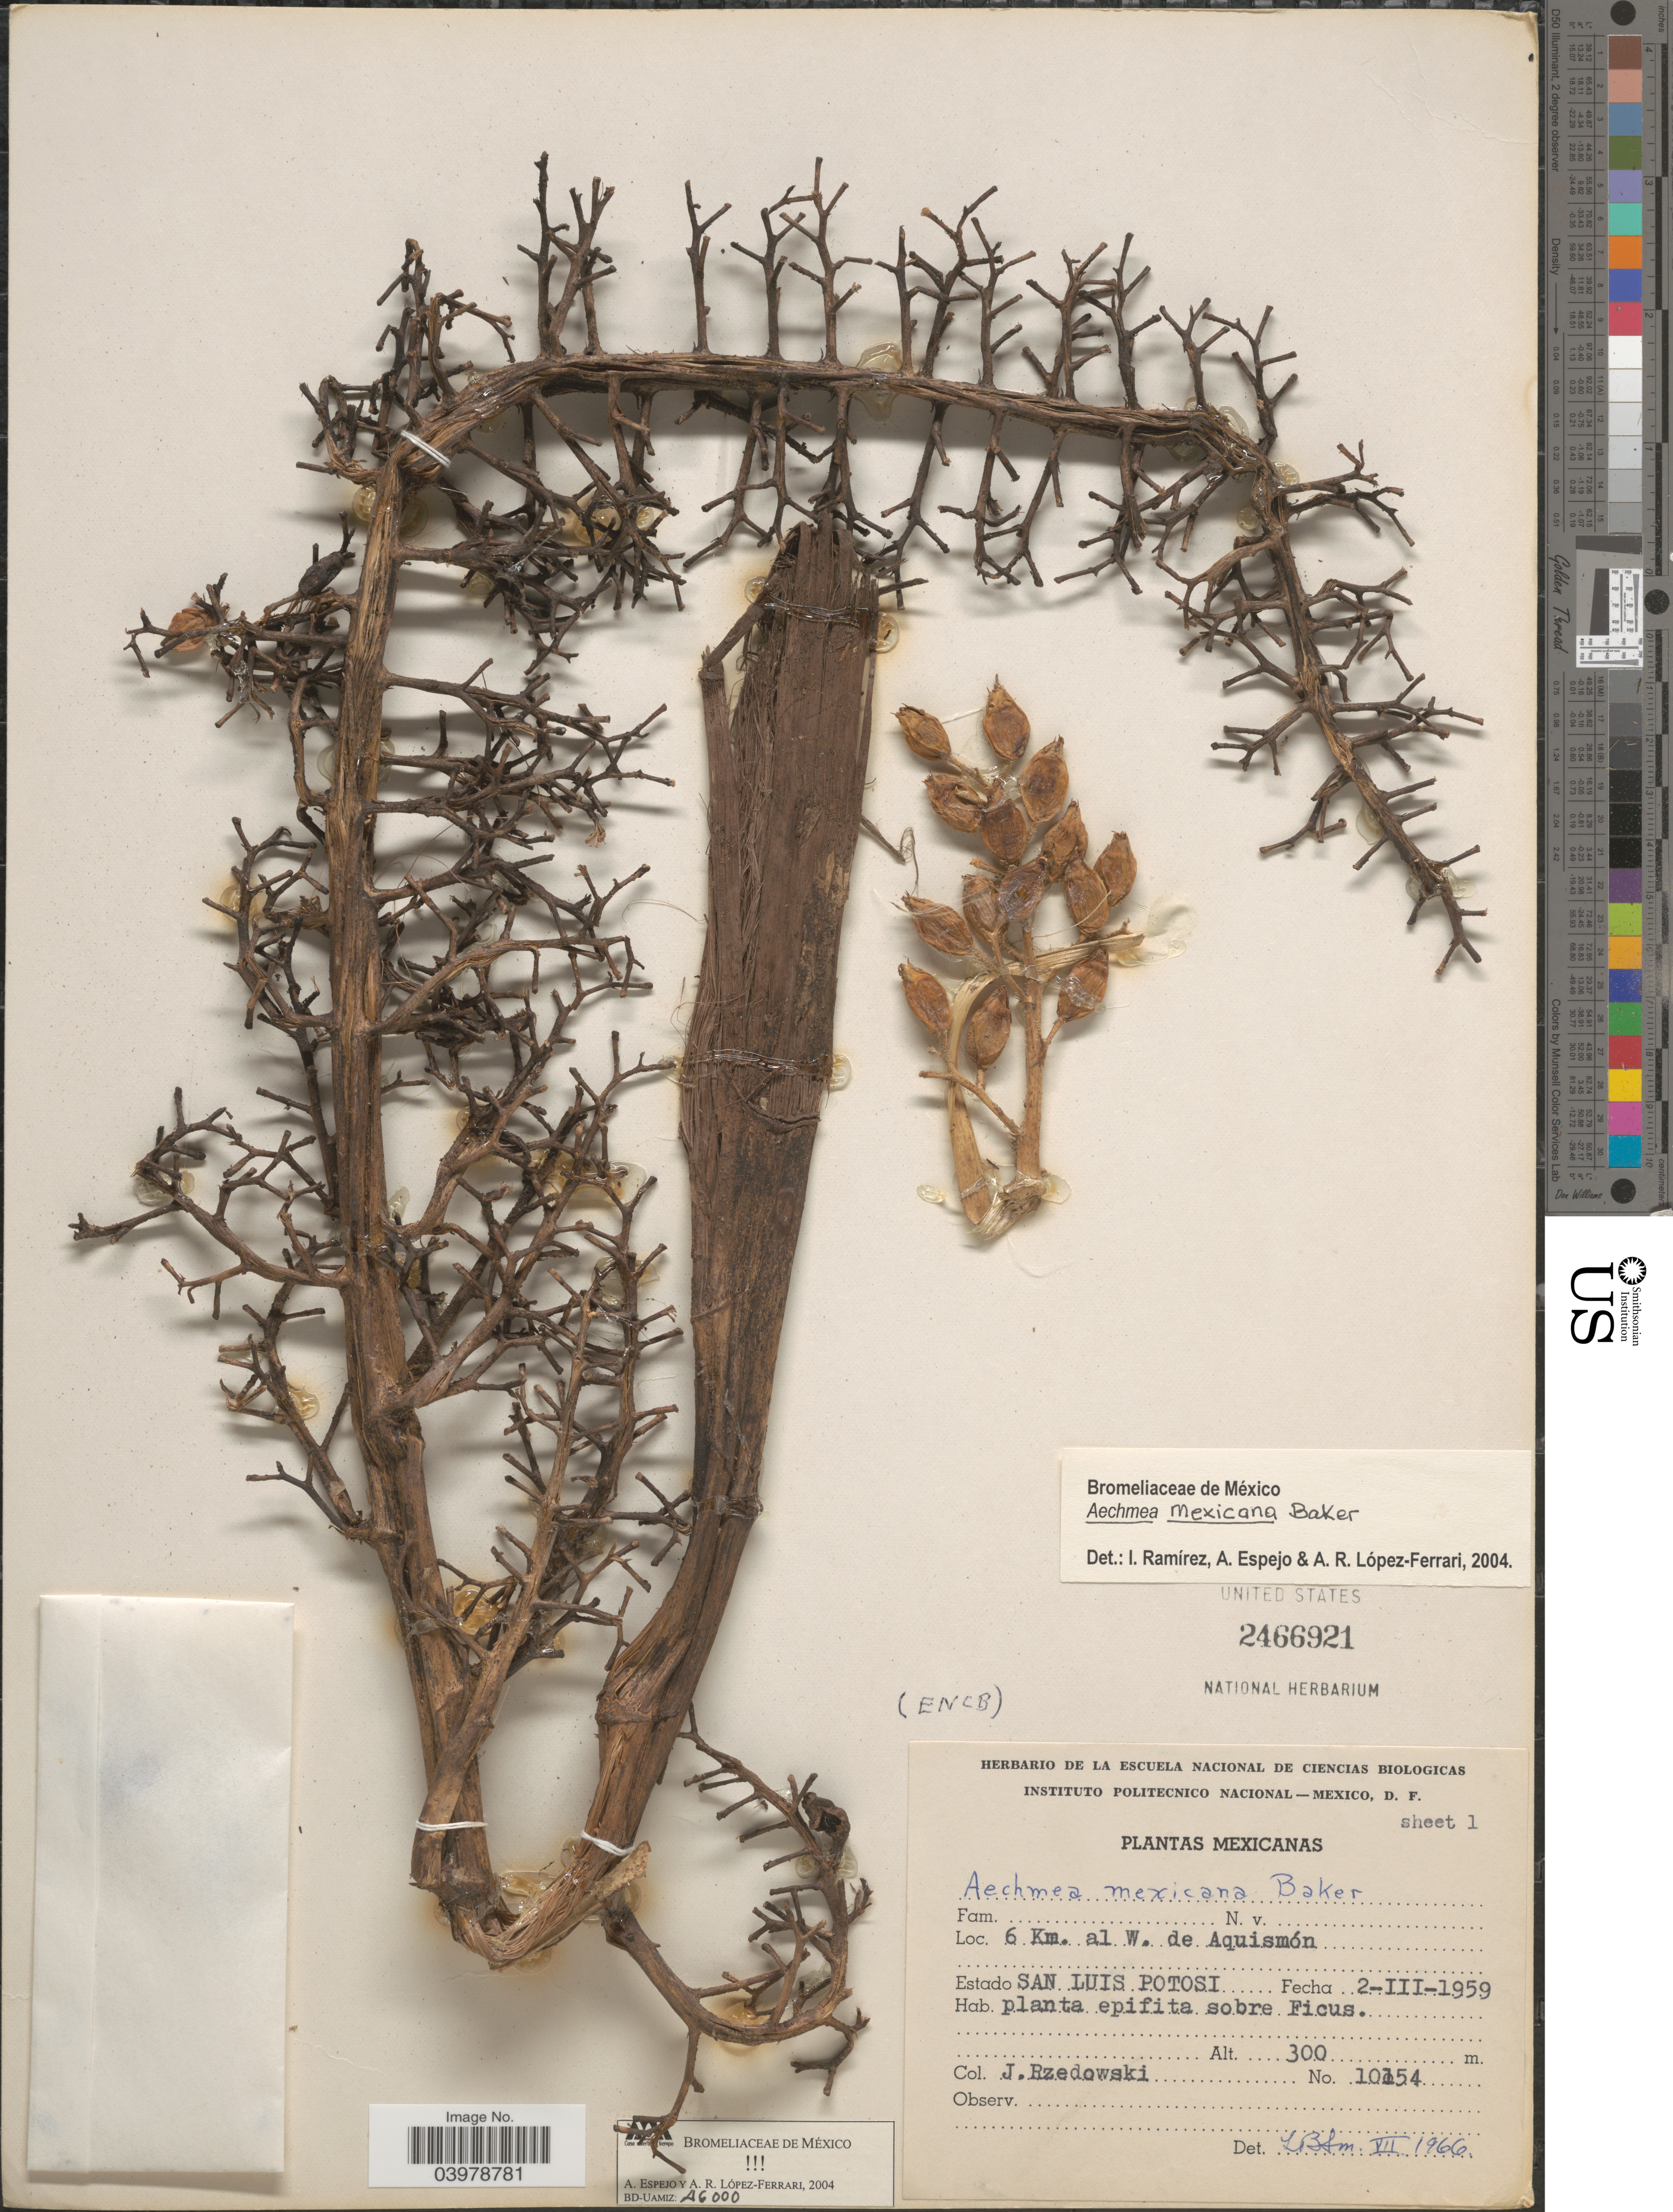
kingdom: Plantae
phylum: Tracheophyta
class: Liliopsida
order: Poales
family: Bromeliaceae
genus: Aechmea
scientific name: Aechmea mexicana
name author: Baker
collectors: J. Rzedowski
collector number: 10154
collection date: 1959-03-02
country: Mexico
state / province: San Luis Potosí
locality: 6 Km. al W. de Aquismón.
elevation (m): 300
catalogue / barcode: US 2466921